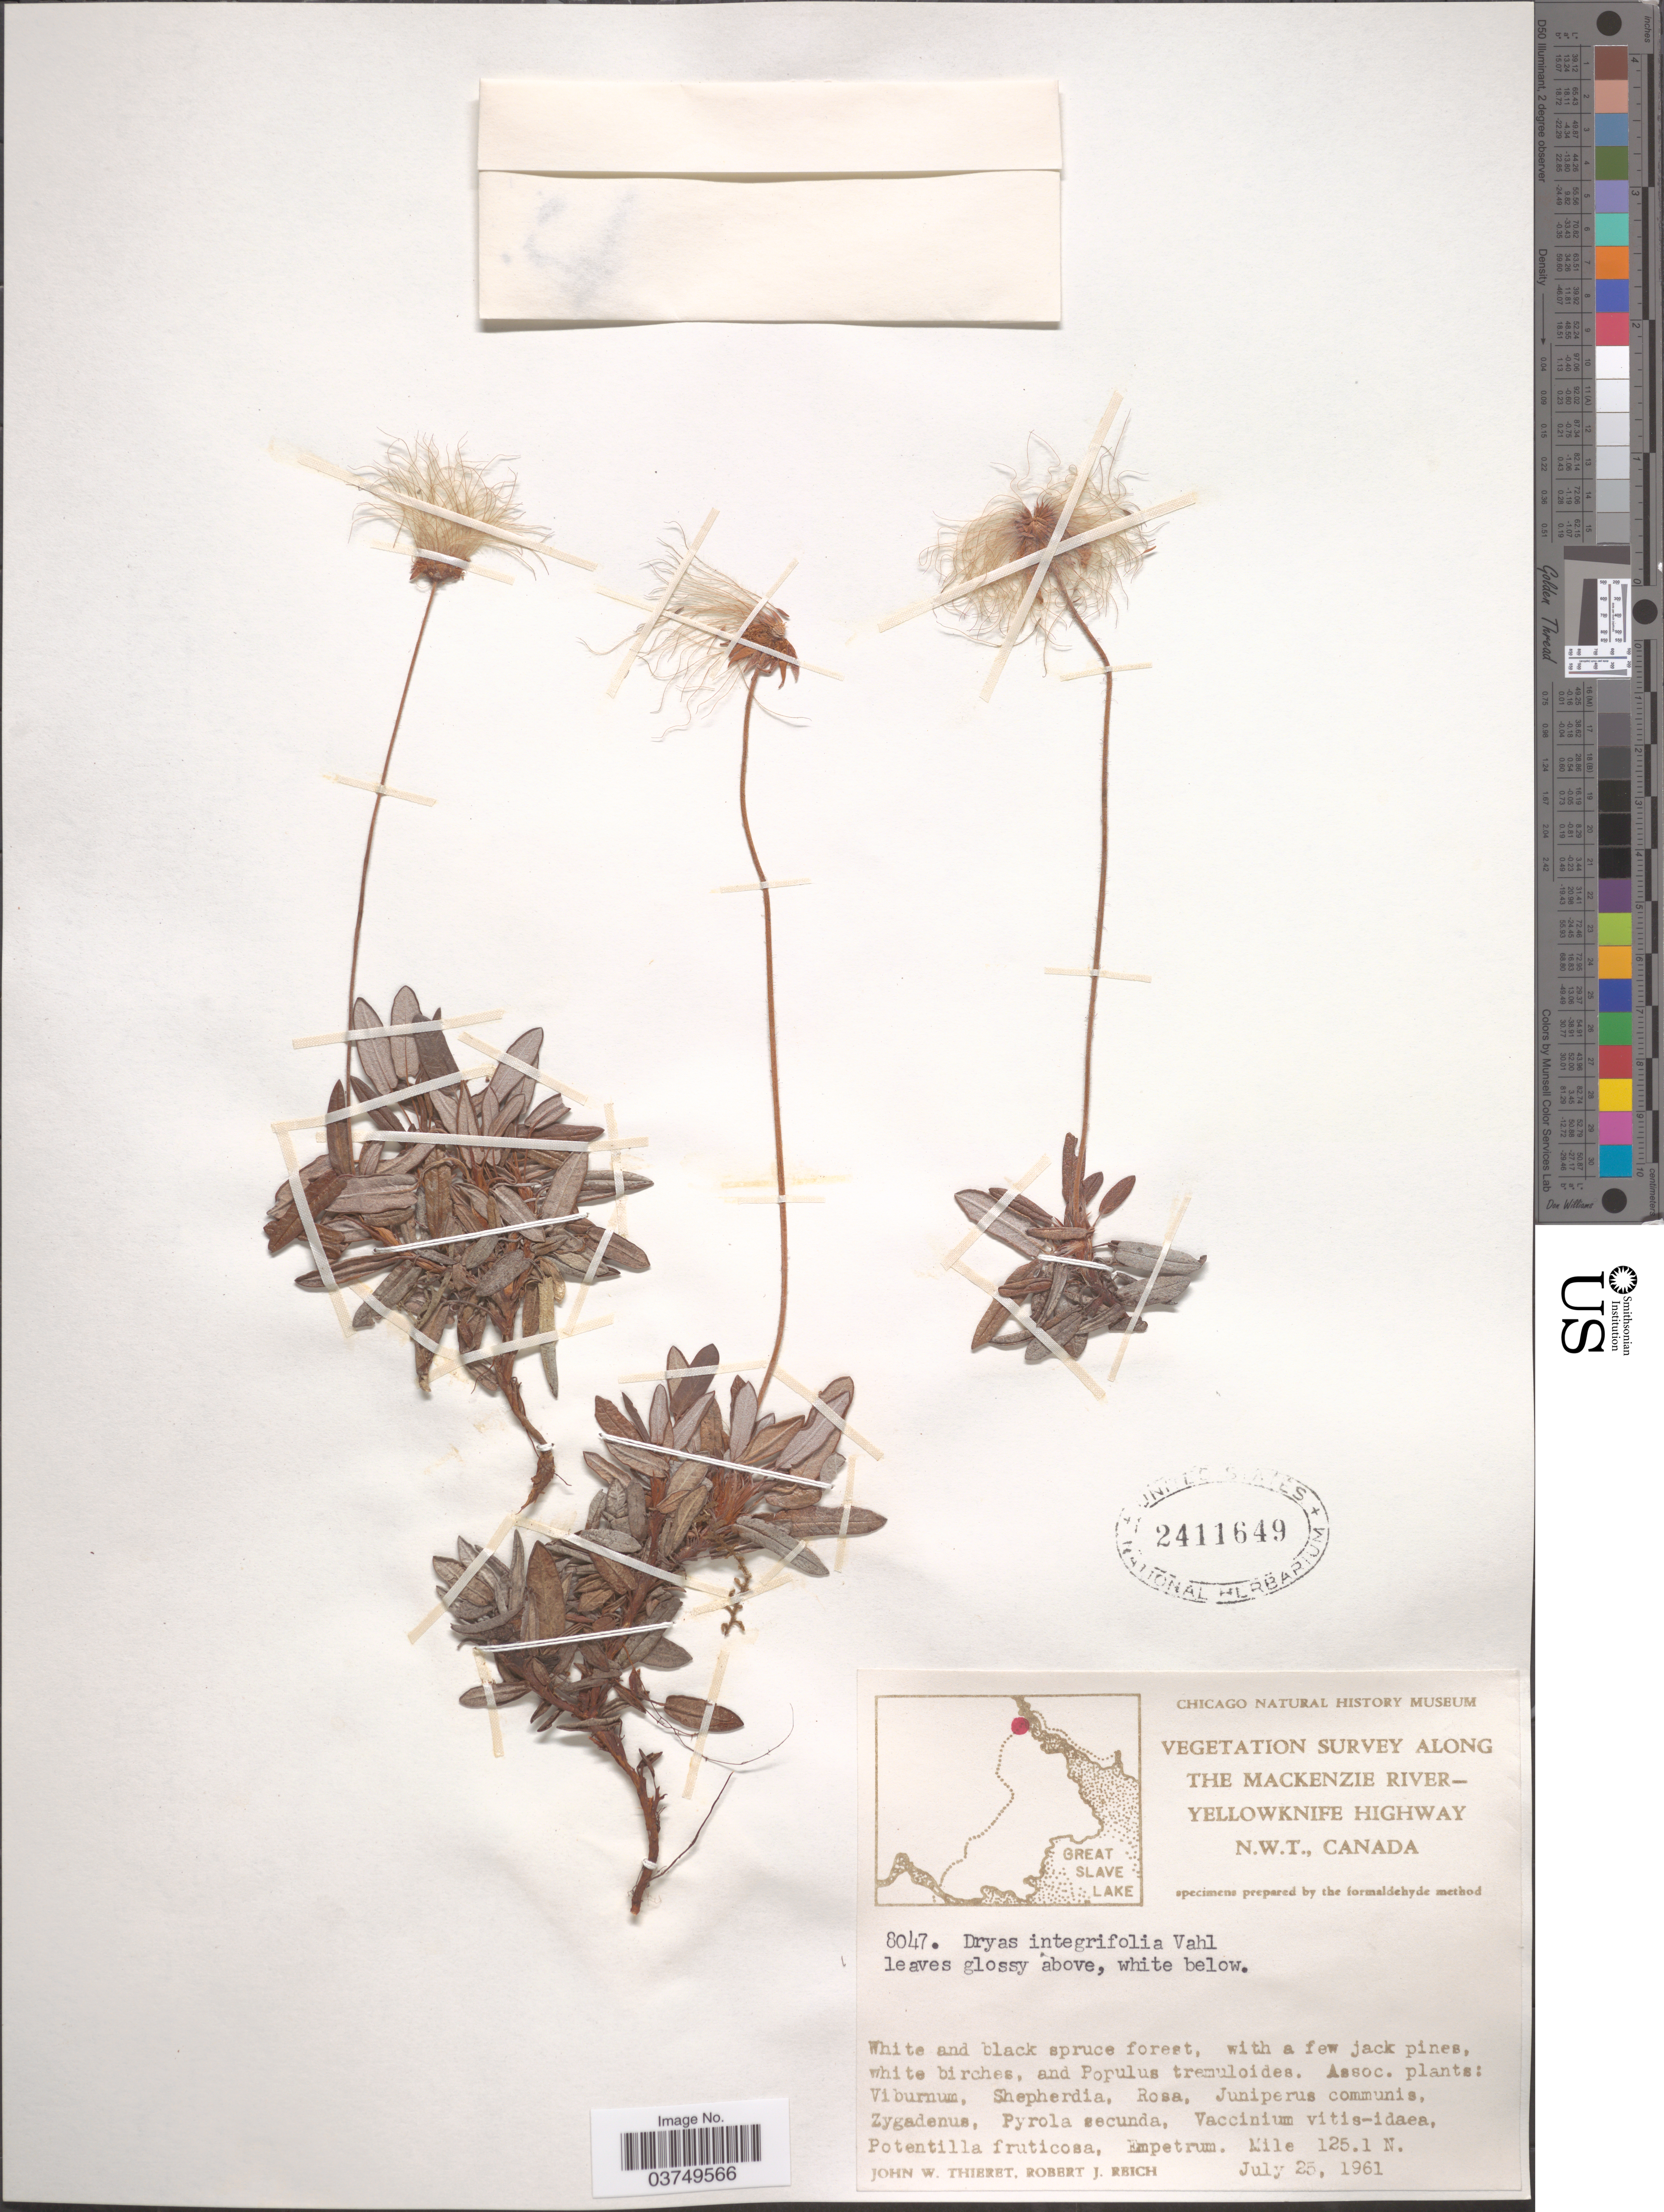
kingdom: Plantae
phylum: Tracheophyta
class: Magnoliopsida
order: Rosales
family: Rosaceae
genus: Dryas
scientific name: Dryas integrifolia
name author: Vahl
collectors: J. W. Thieret & R. Reich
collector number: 8047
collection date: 1961-07-25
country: Canada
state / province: Northwest Territories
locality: Along the Mackenzie River-Yellowknife Highway. Mile 125.1 N.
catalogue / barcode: US 2411649